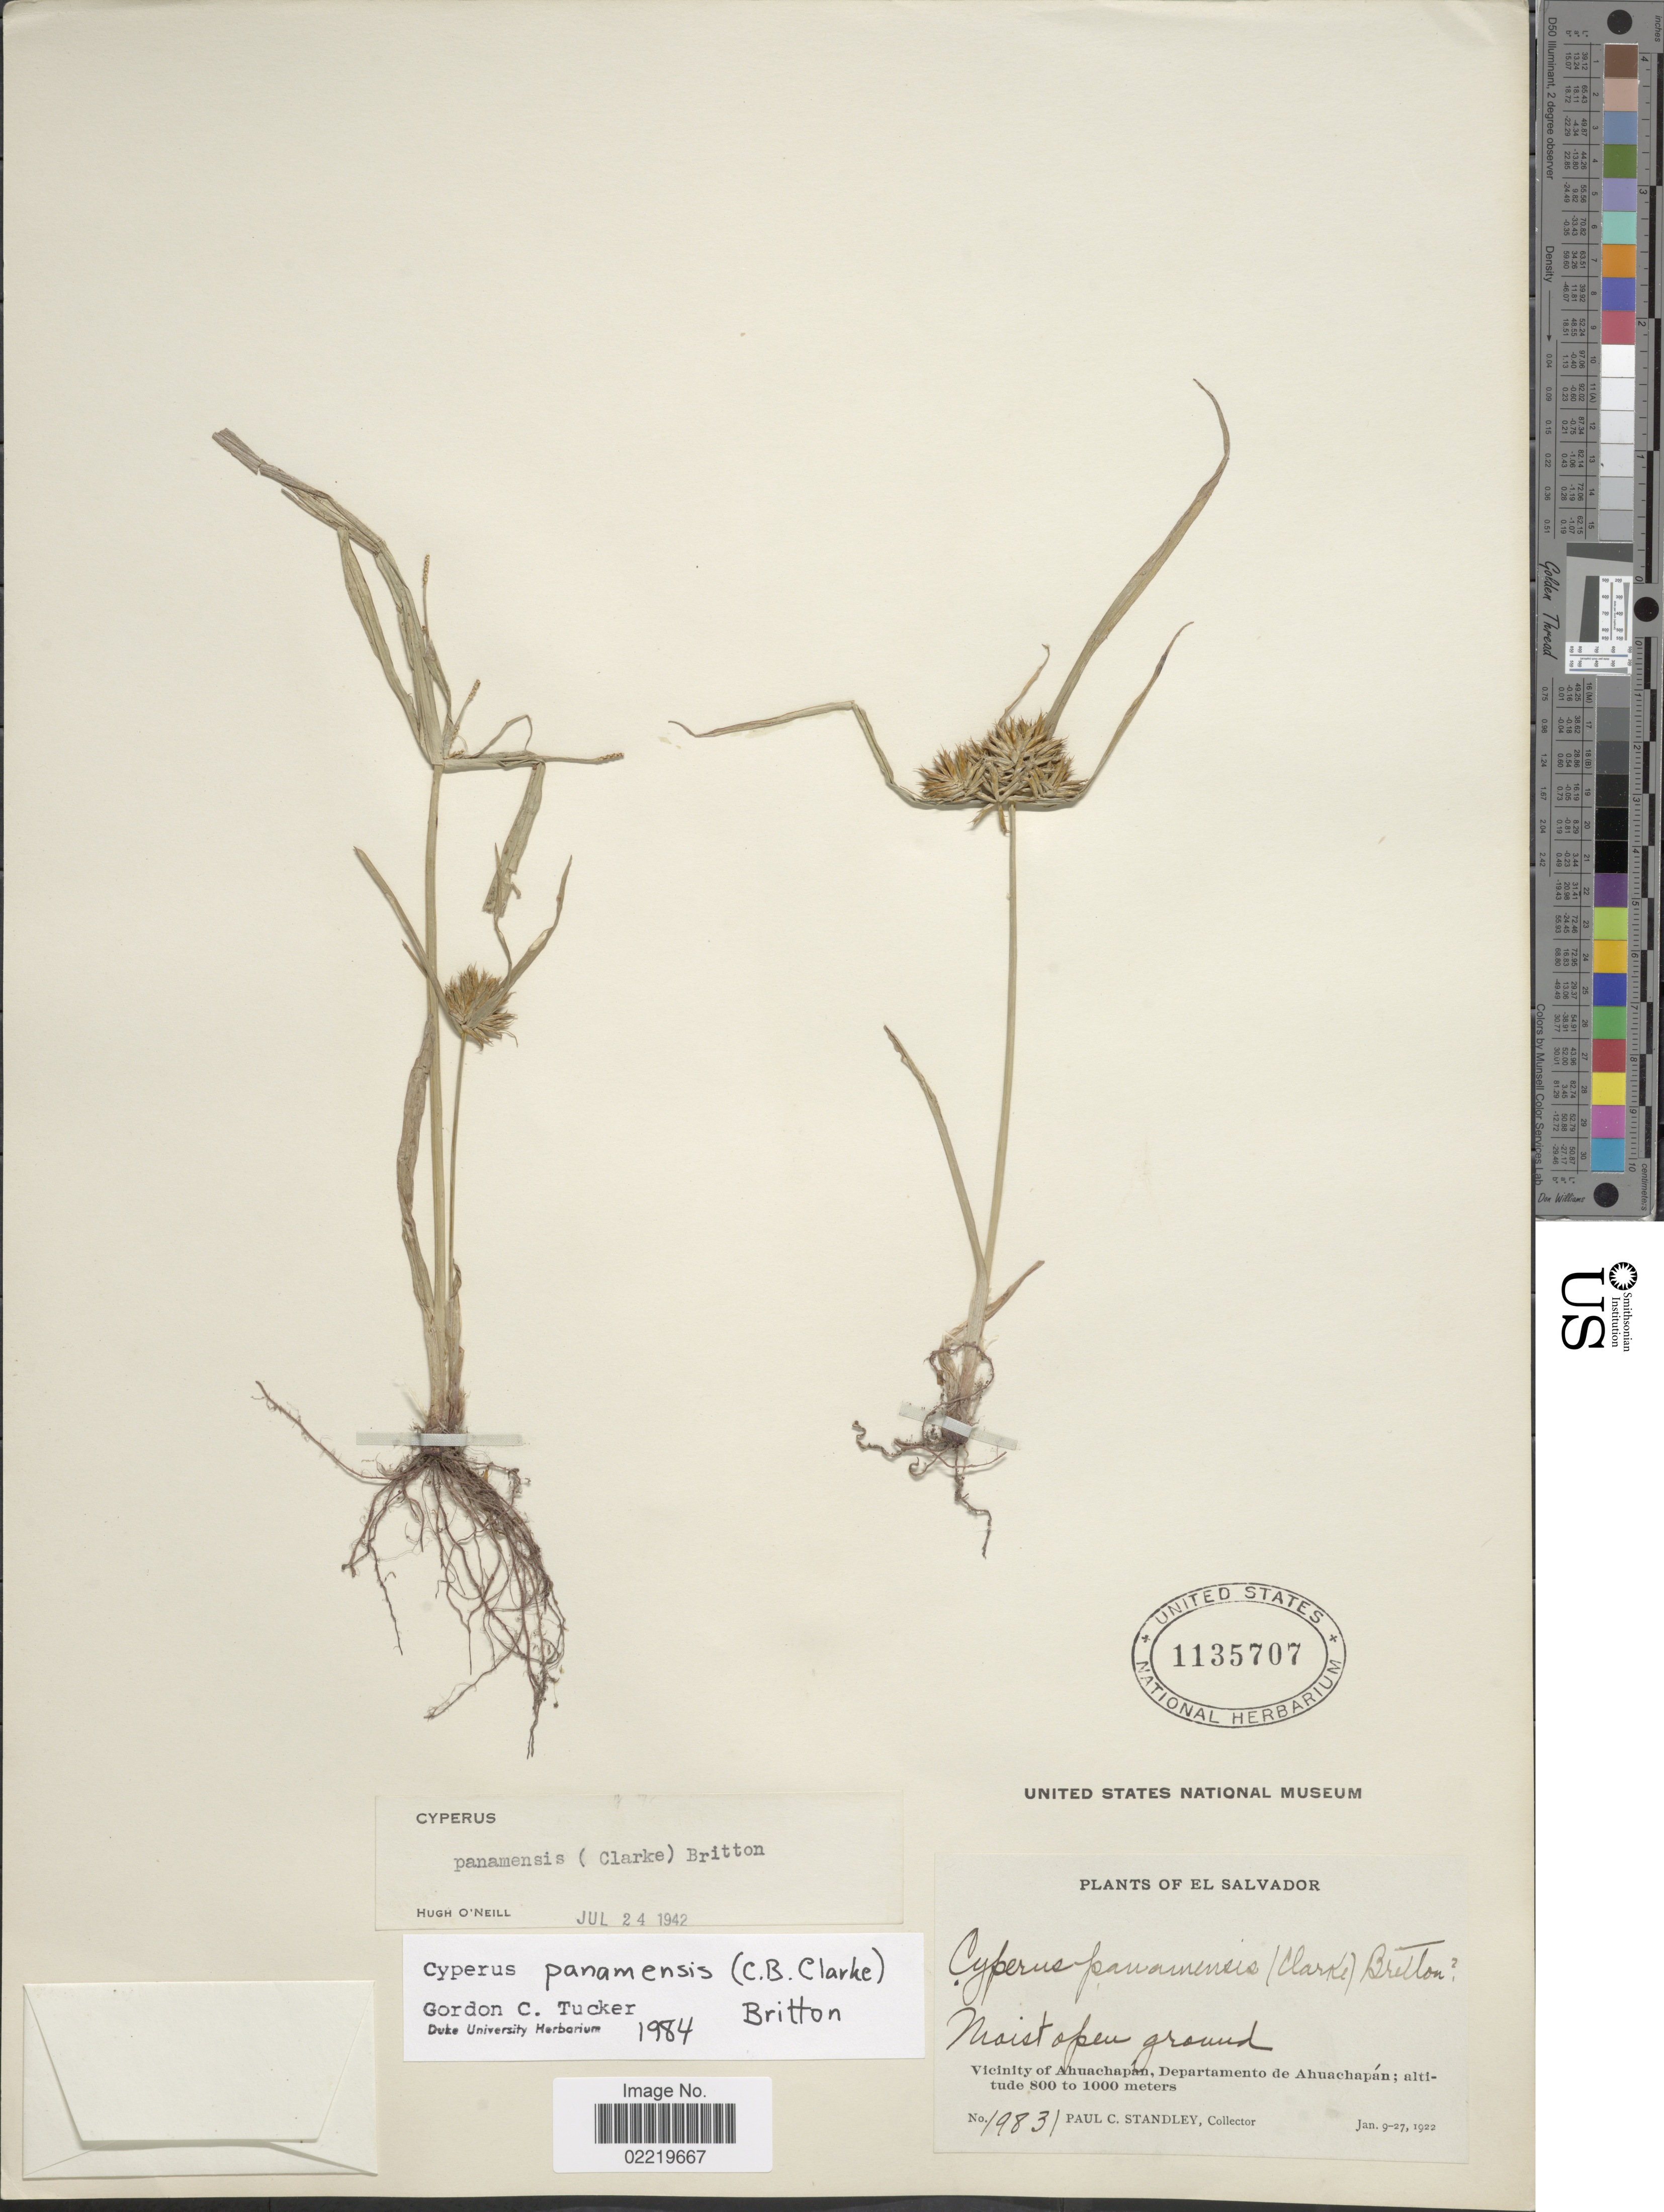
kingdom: Plantae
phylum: Tracheophyta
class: Liliopsida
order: Poales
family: Cyperaceae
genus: Cyperus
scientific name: Cyperus panamensis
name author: (C.B. Clarke) Britton ex Standl.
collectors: P. C. Standley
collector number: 19831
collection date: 1922-01-09/1922-01-27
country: El Salvador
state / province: Ahuachapan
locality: Moist open ground, Vicinity of Ahuachapan, Departamento de Ahuachapán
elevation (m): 800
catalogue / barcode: US 1135707